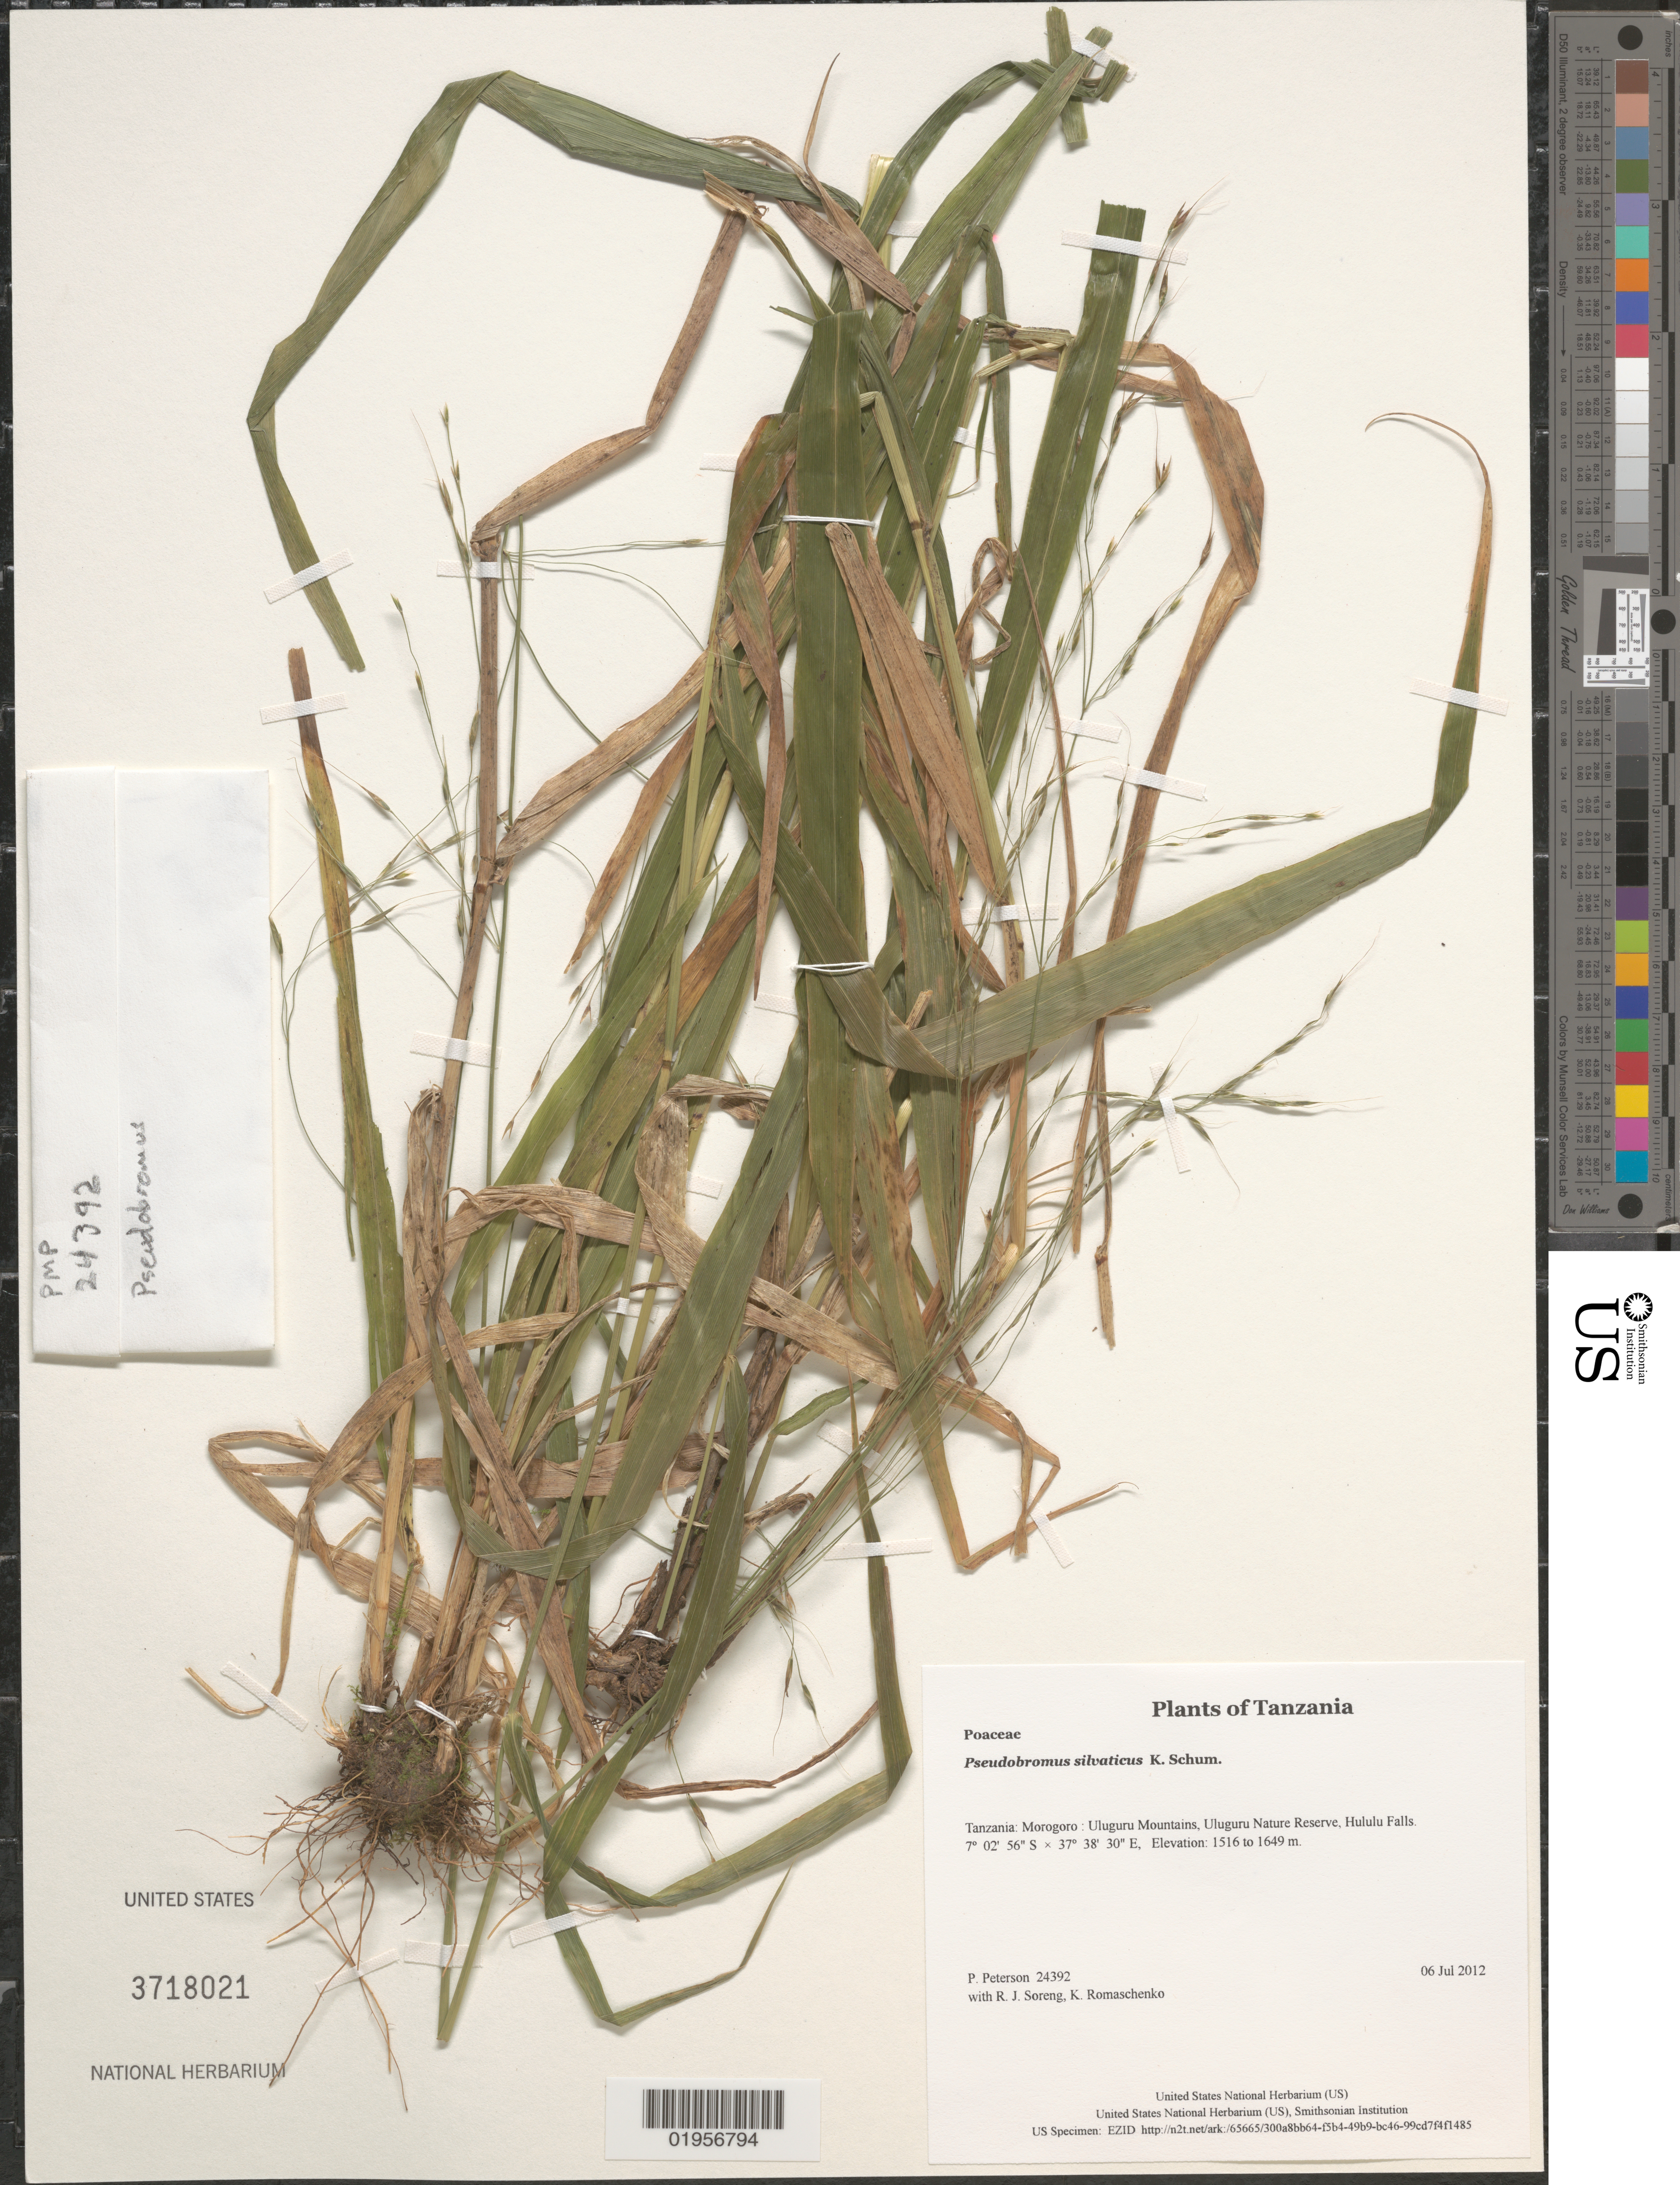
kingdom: Plantae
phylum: Tracheophyta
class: Liliopsida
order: Poales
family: Poaceae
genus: Pseudobromus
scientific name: Pseudobromus silvaticus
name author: K. Schum.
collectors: P. M. Peterson, R. J. Soreng & K. Romaschenko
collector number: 24392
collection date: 2012-07-06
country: Tanzania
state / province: Morogoro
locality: Uluguru Mountains, Uluguru Nature Reserve, Hululu Falls.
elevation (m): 1516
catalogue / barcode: US 3718021